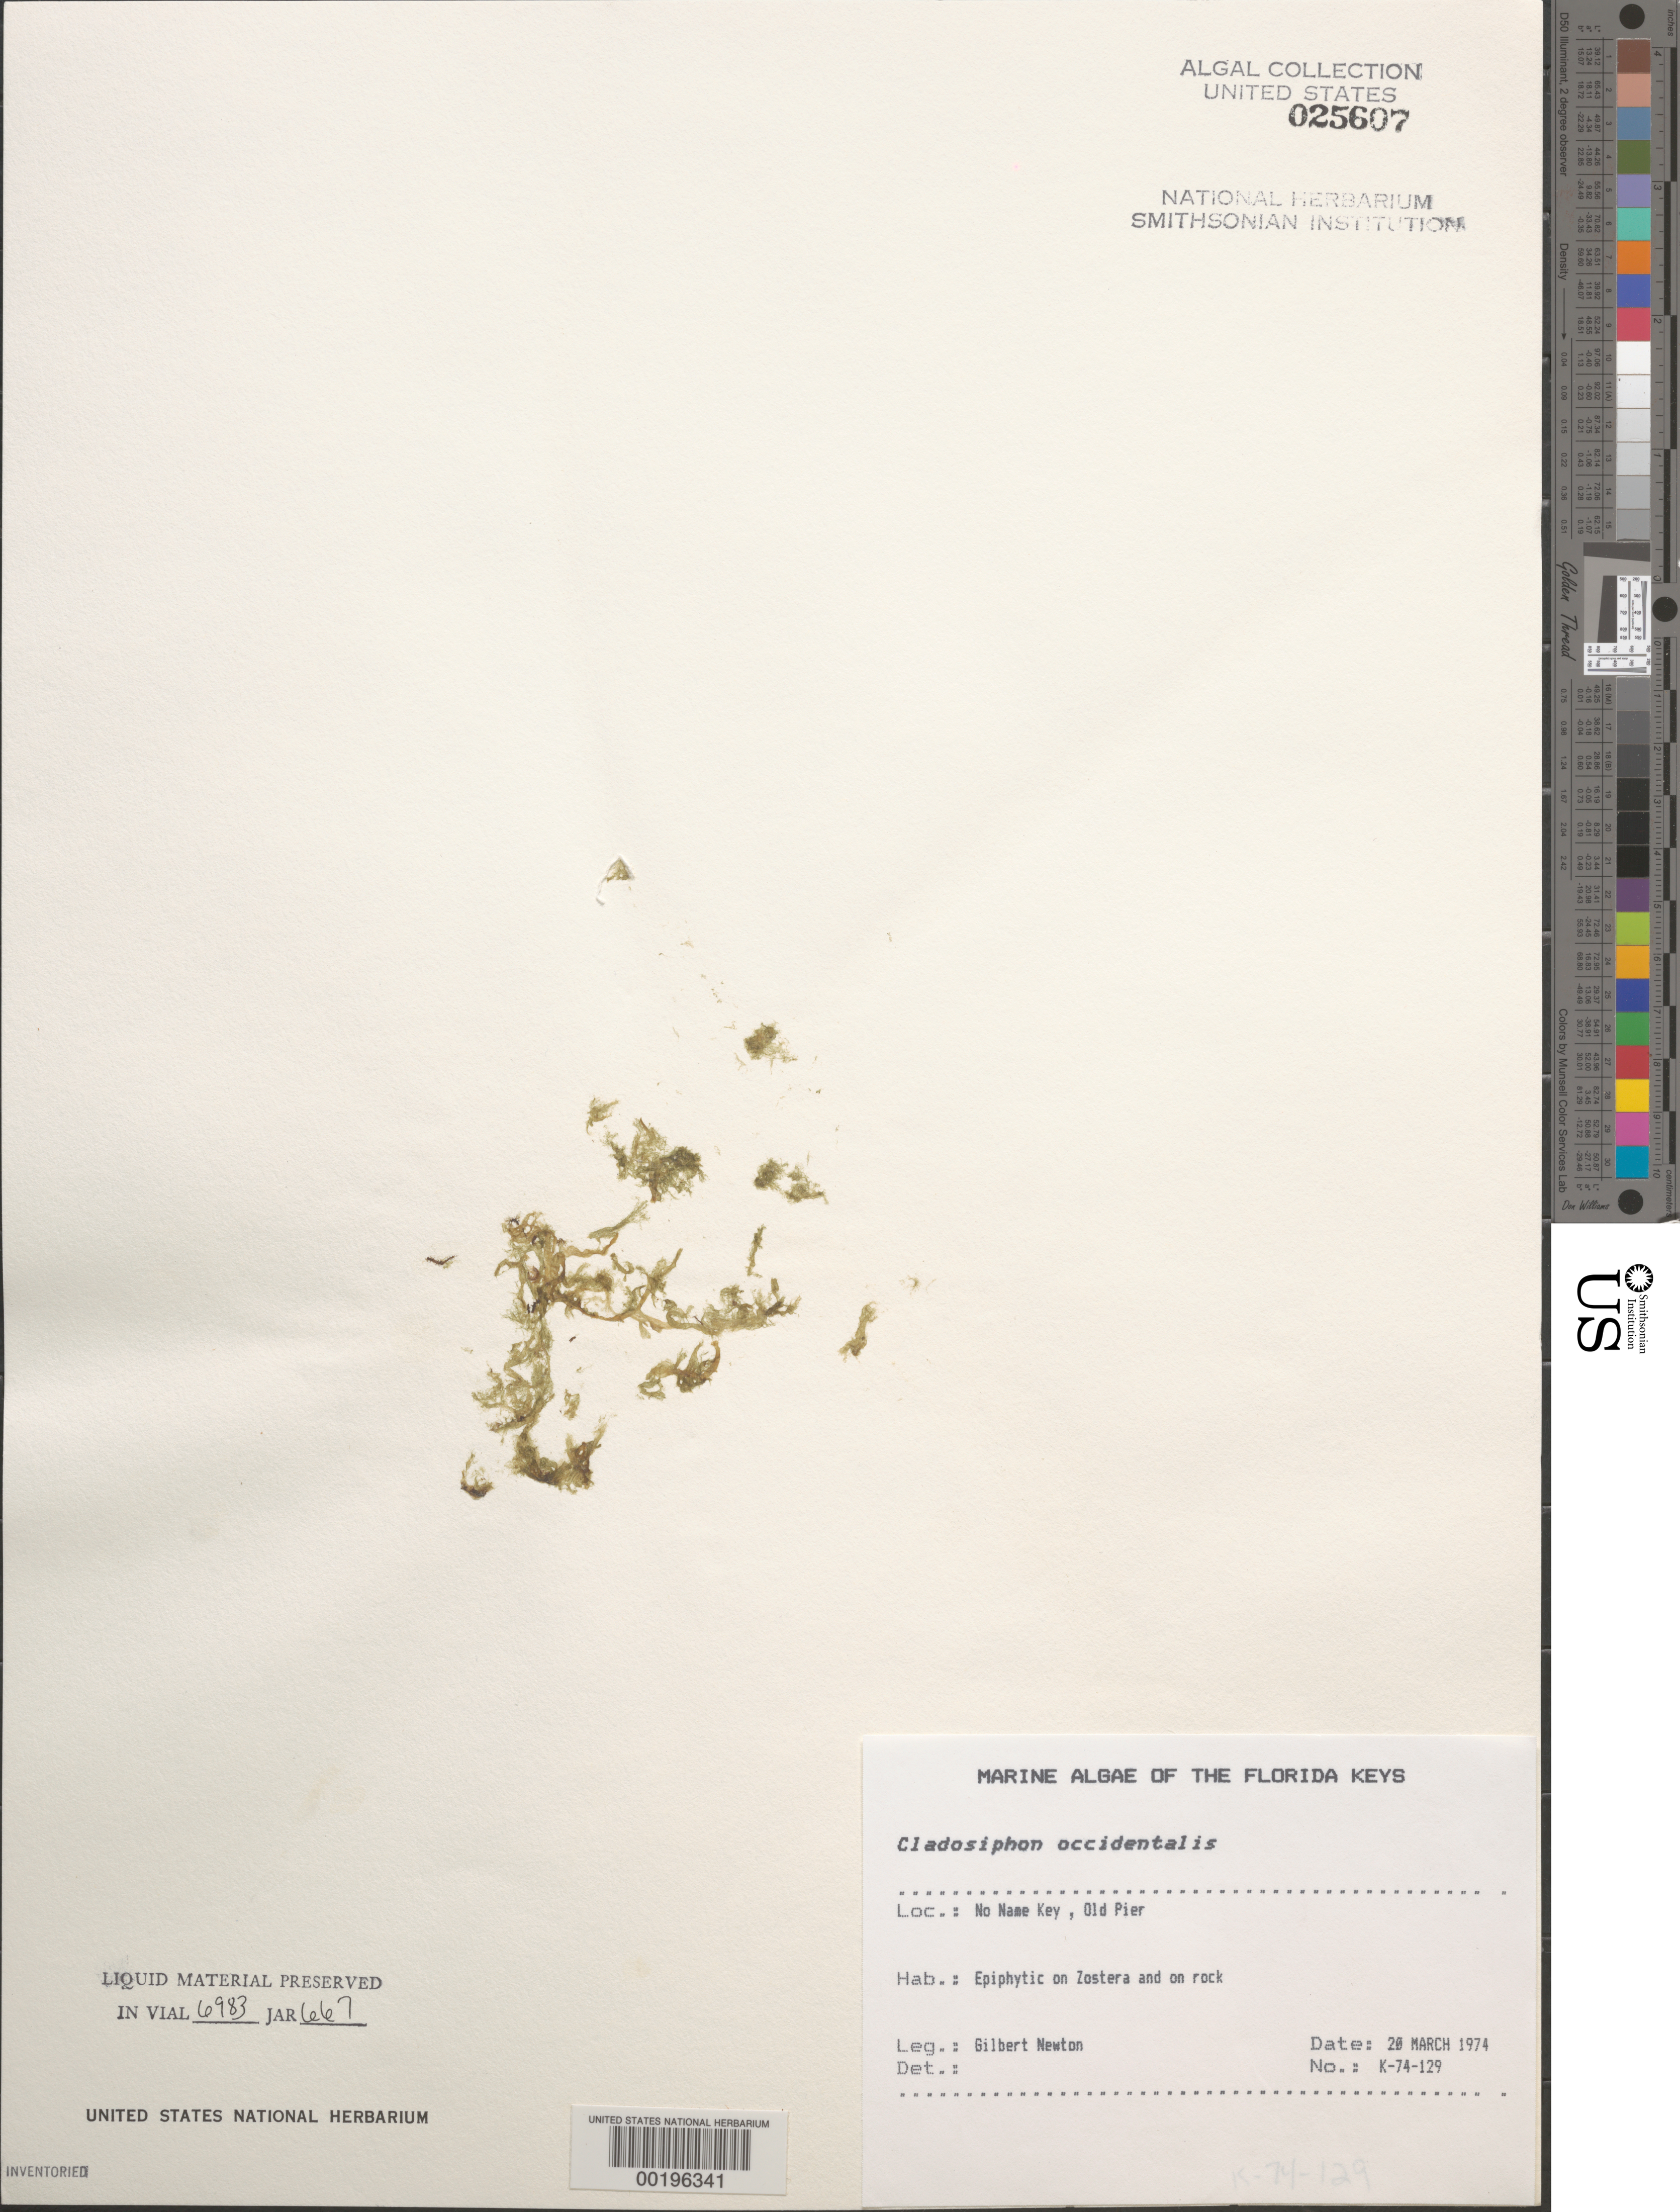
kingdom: Chromista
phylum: Ochrophyta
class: Phaeophyceae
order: Ectocarpales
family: Chordariaceae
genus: Cladosiphon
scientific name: Cladosiphon occidentalis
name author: Kylin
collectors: G. Newton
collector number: K-74-129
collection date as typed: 20 Mar 1974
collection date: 1974-03-20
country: United States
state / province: Florida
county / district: Monroe County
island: No Name Key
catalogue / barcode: US 25607